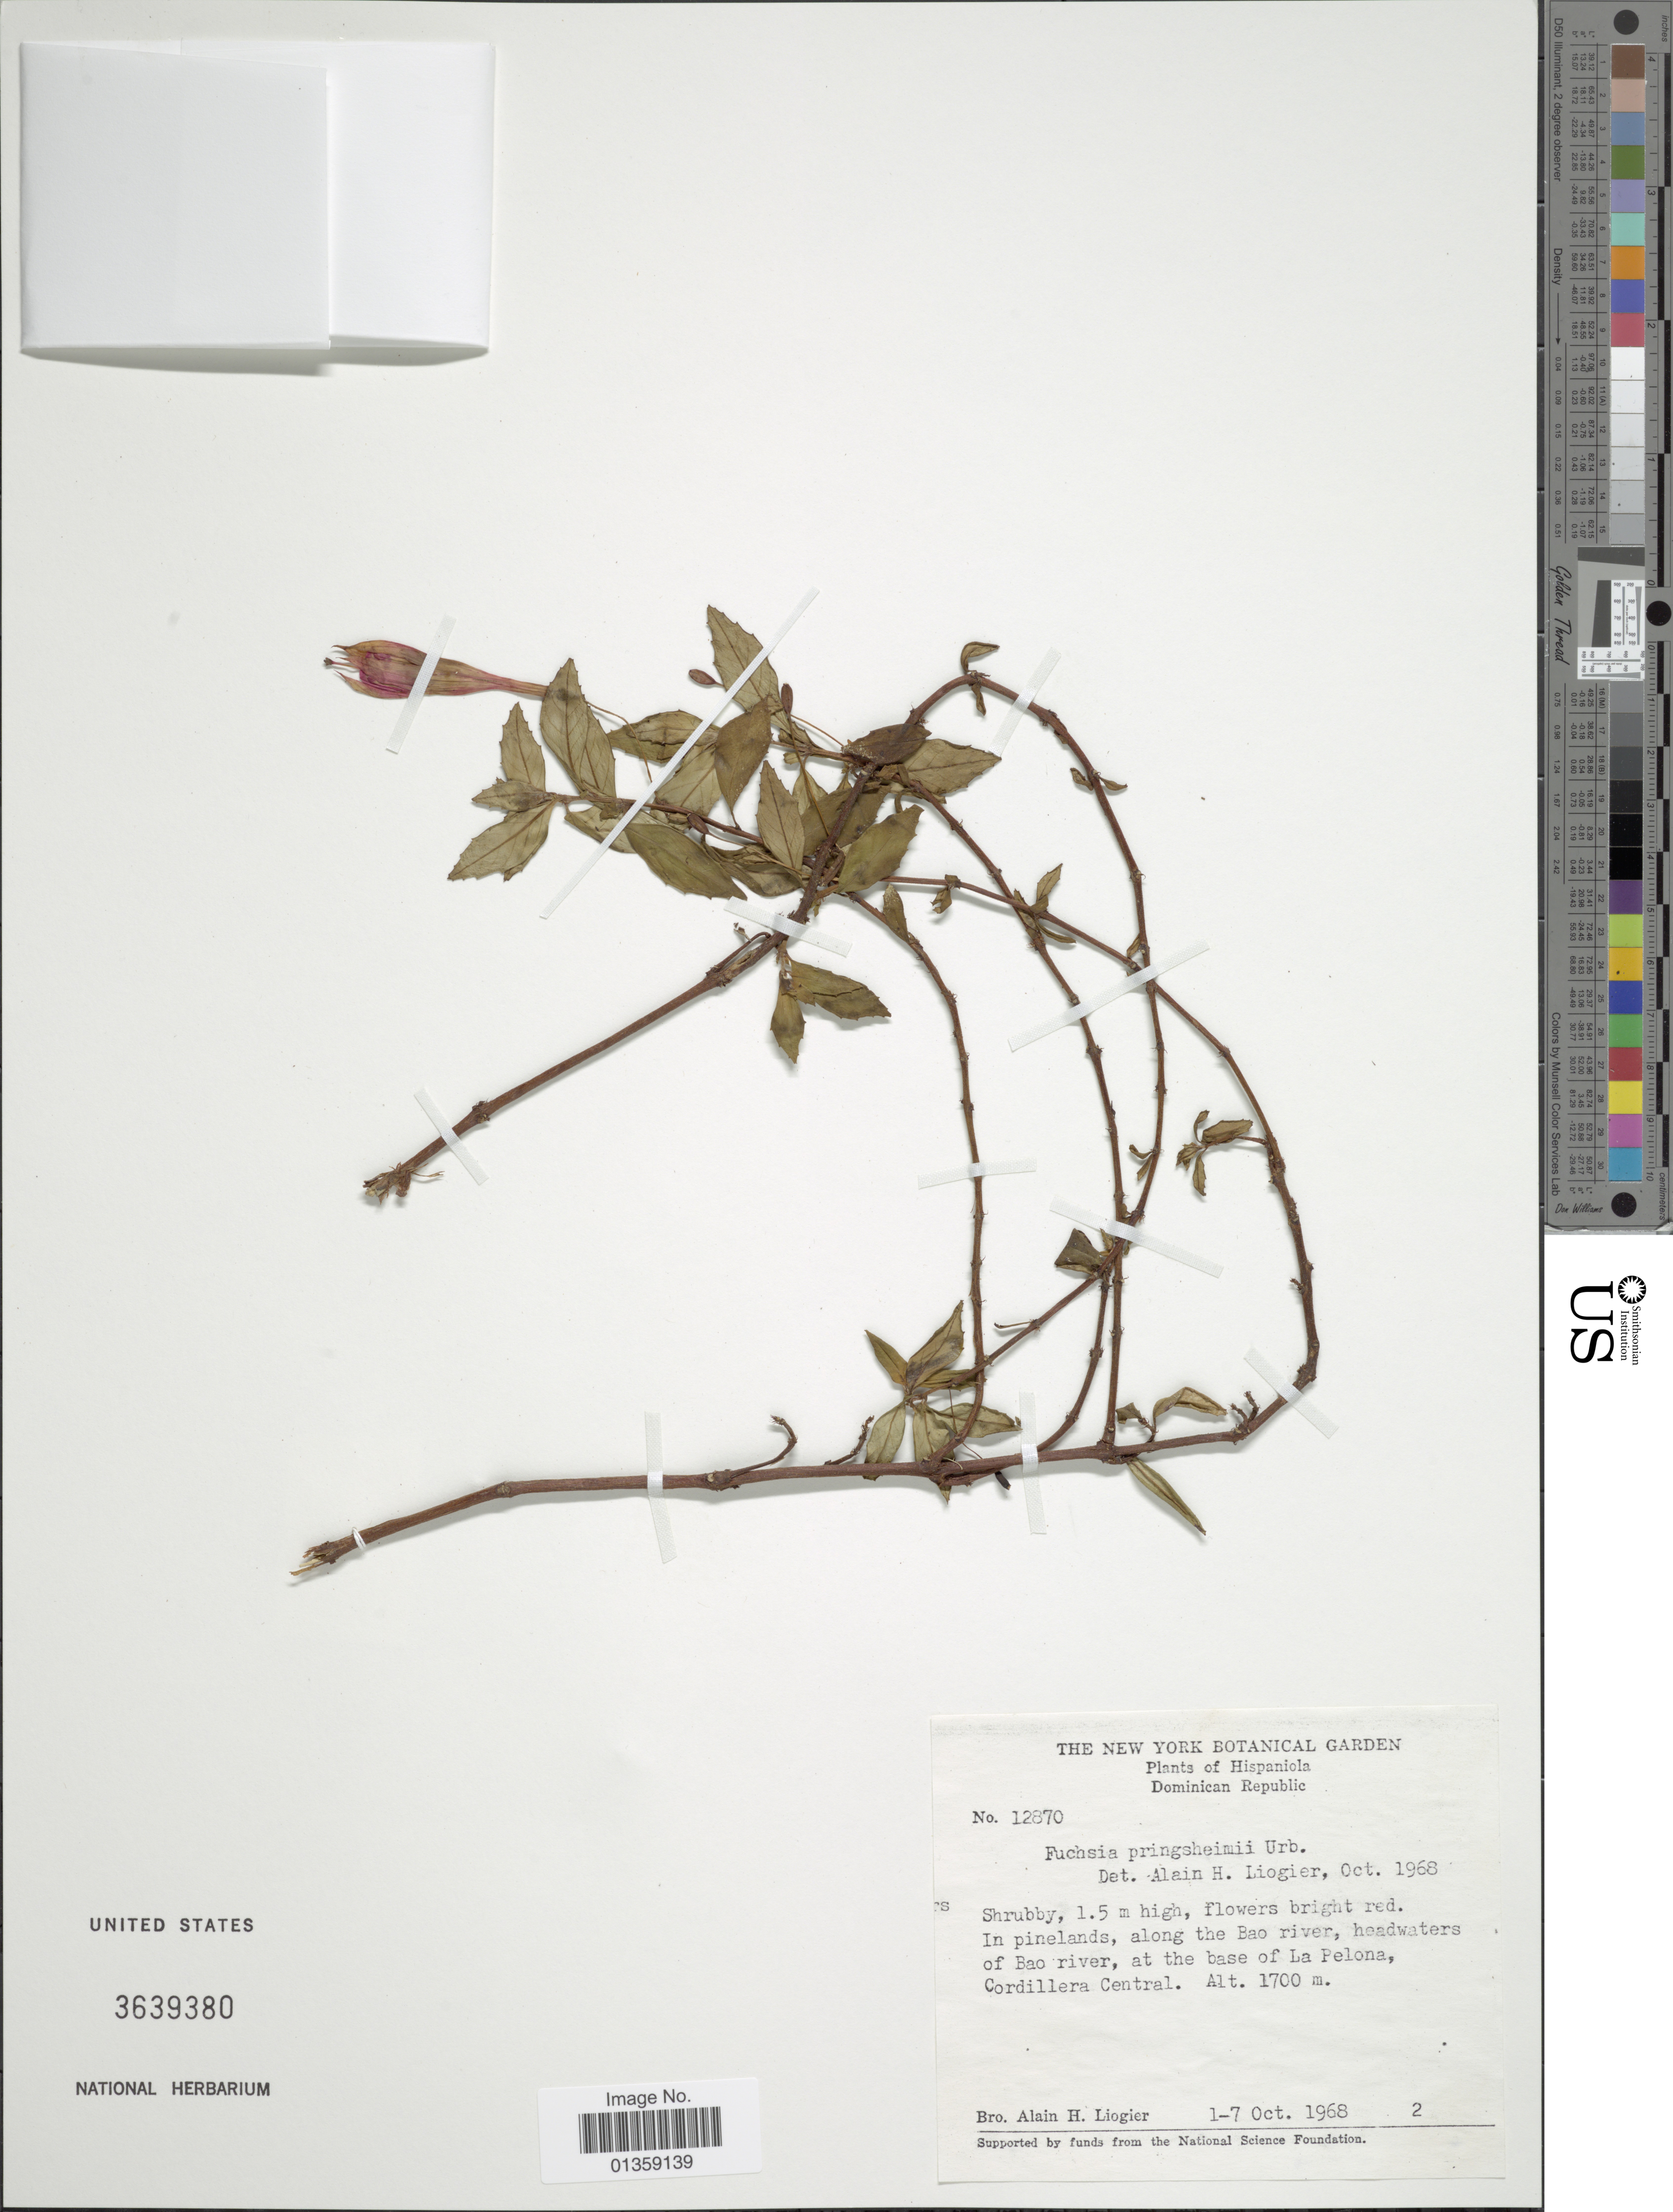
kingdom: Plantae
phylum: Tracheophyta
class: Magnoliopsida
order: Myrtales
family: Onagraceae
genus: Fuchsia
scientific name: Fuchsia triphylla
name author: L.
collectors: A. H. Liogier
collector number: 12870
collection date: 1968-10-01/1968-10-07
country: Dominican Republic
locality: Hispaniola, along the Bao river, headwaters of Bao river, at the base of La Pelona, Cordillera Central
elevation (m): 1700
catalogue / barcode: US 3639380